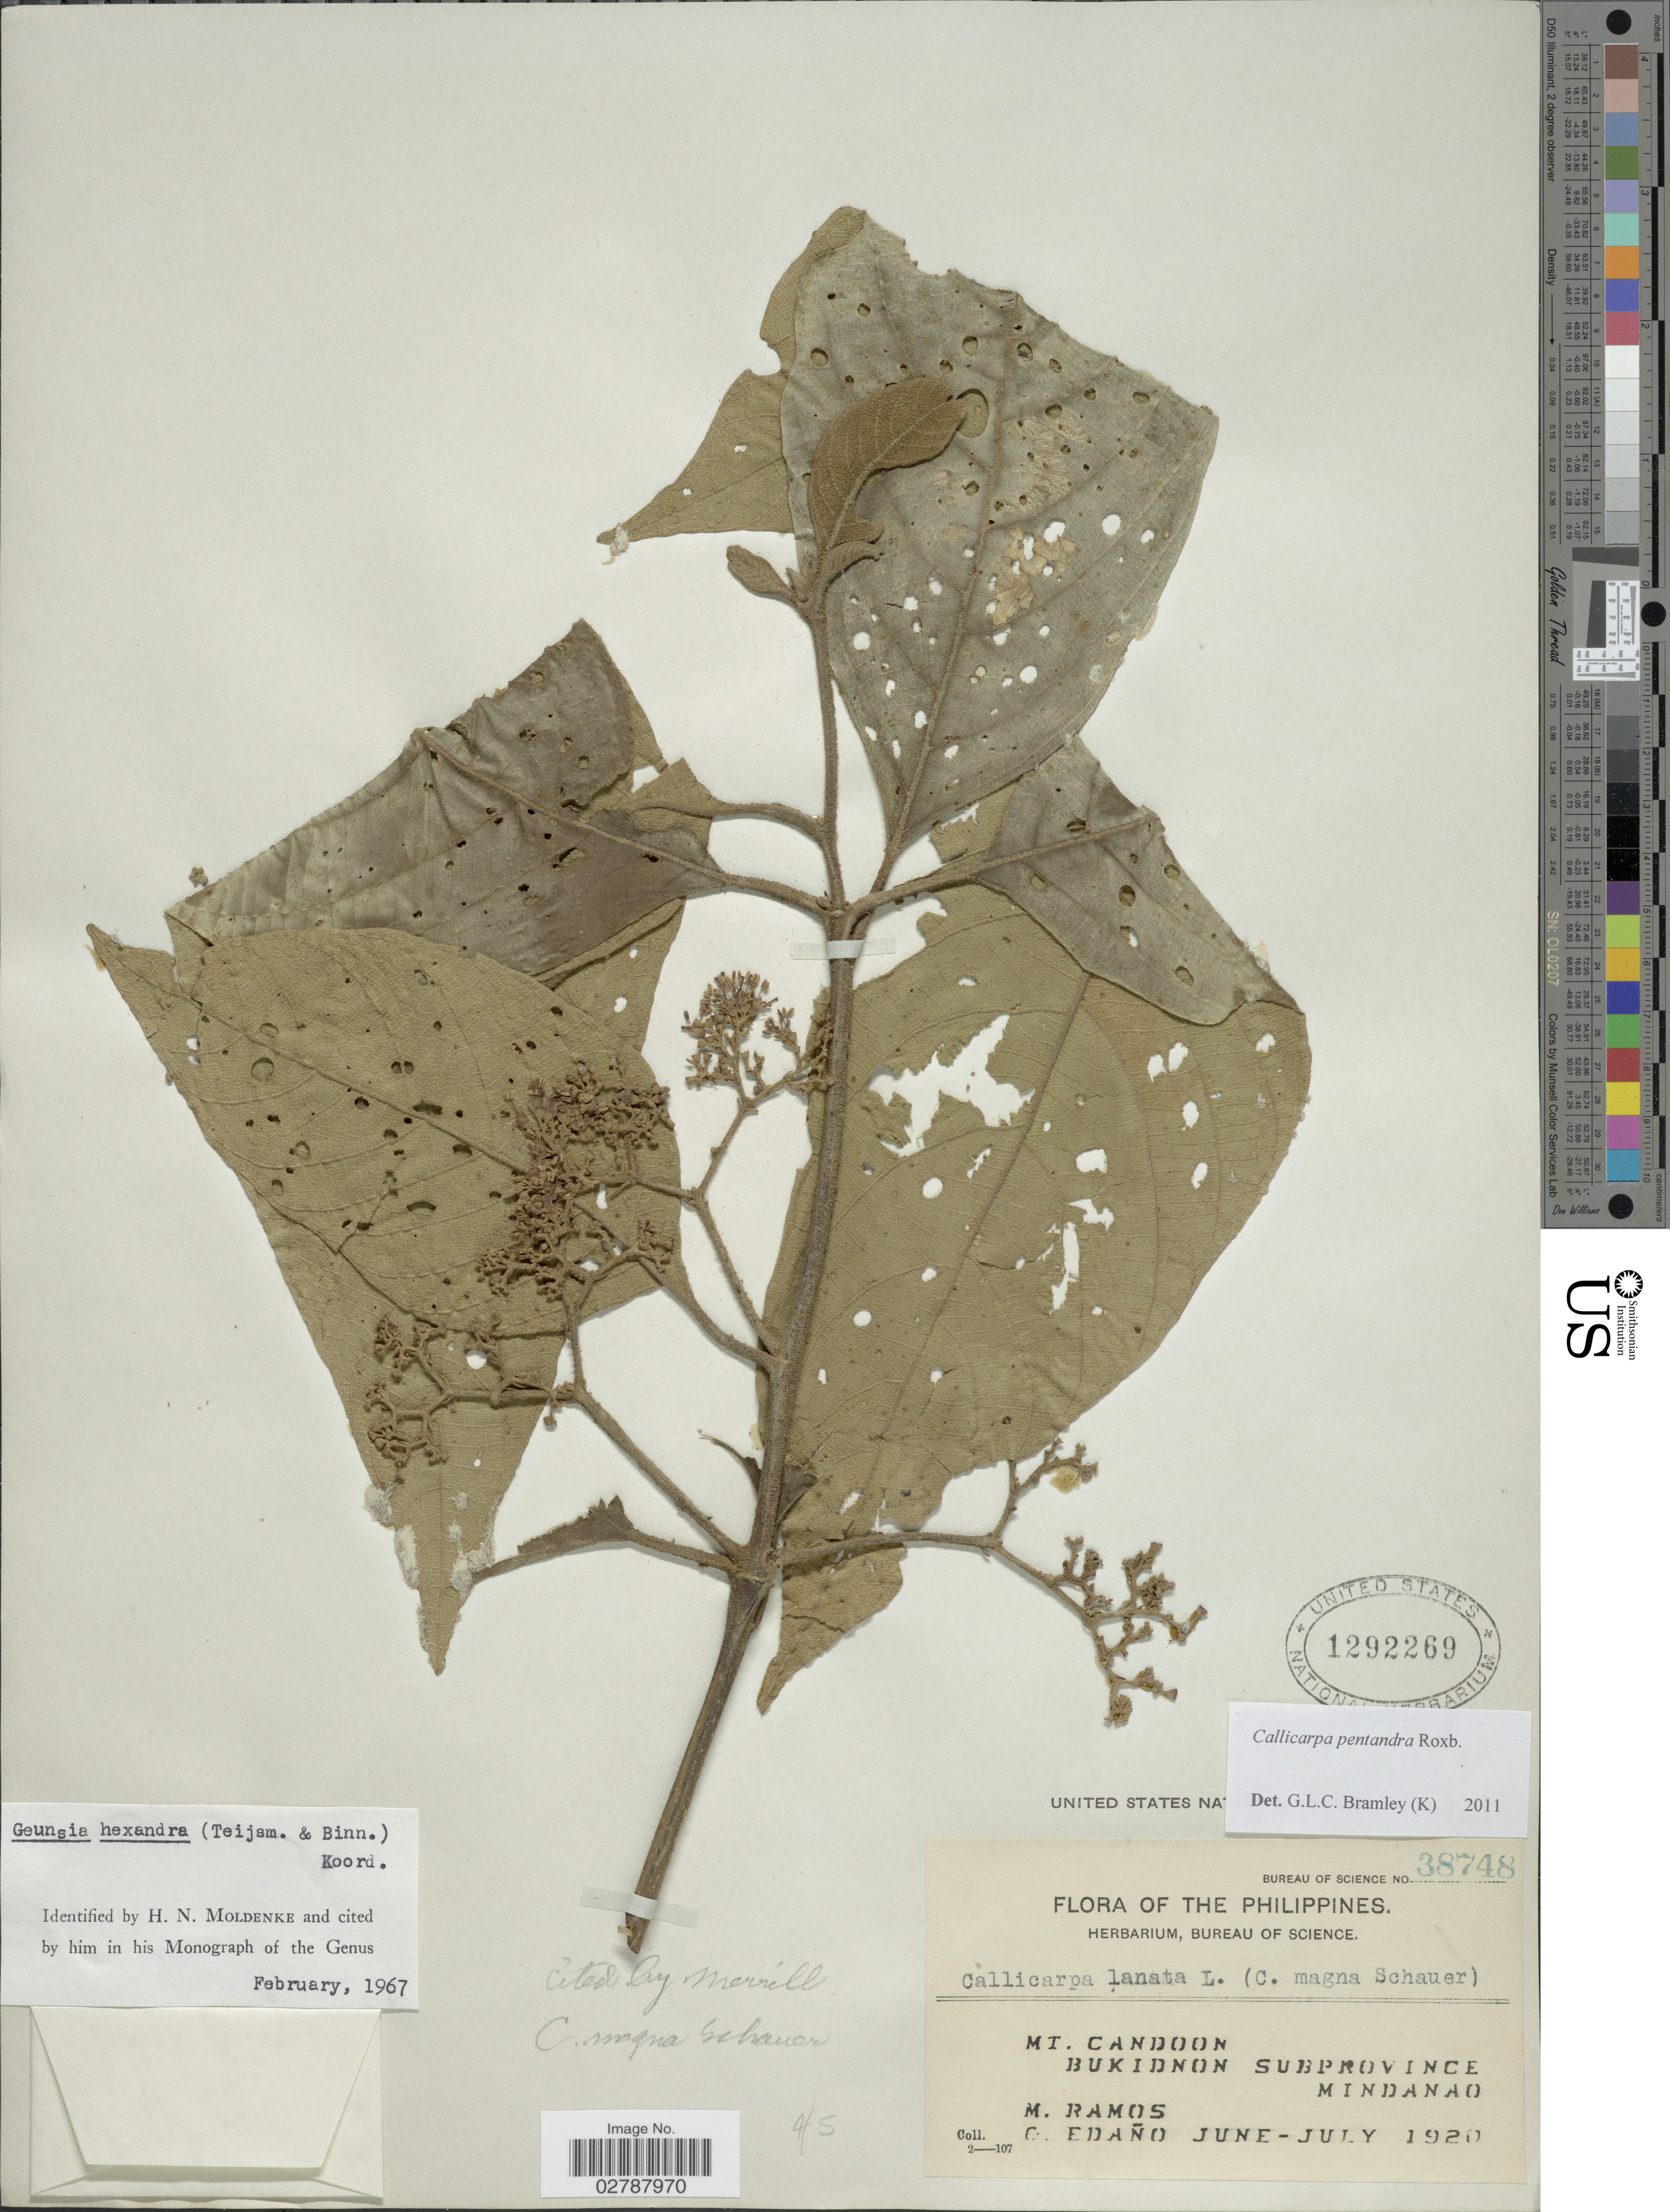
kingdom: Plantae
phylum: Tracheophyta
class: Magnoliopsida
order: Lamiales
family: Lamiaceae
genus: Callicarpa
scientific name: Callicarpa pentandra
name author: Roxb.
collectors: M. Ramos & G. Edaño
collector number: Bureau of Science38748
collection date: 1920-06/1920-07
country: Philippines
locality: Mt. Candoon, Bukidnon Subprovince, Mindanao.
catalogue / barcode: US 1292269